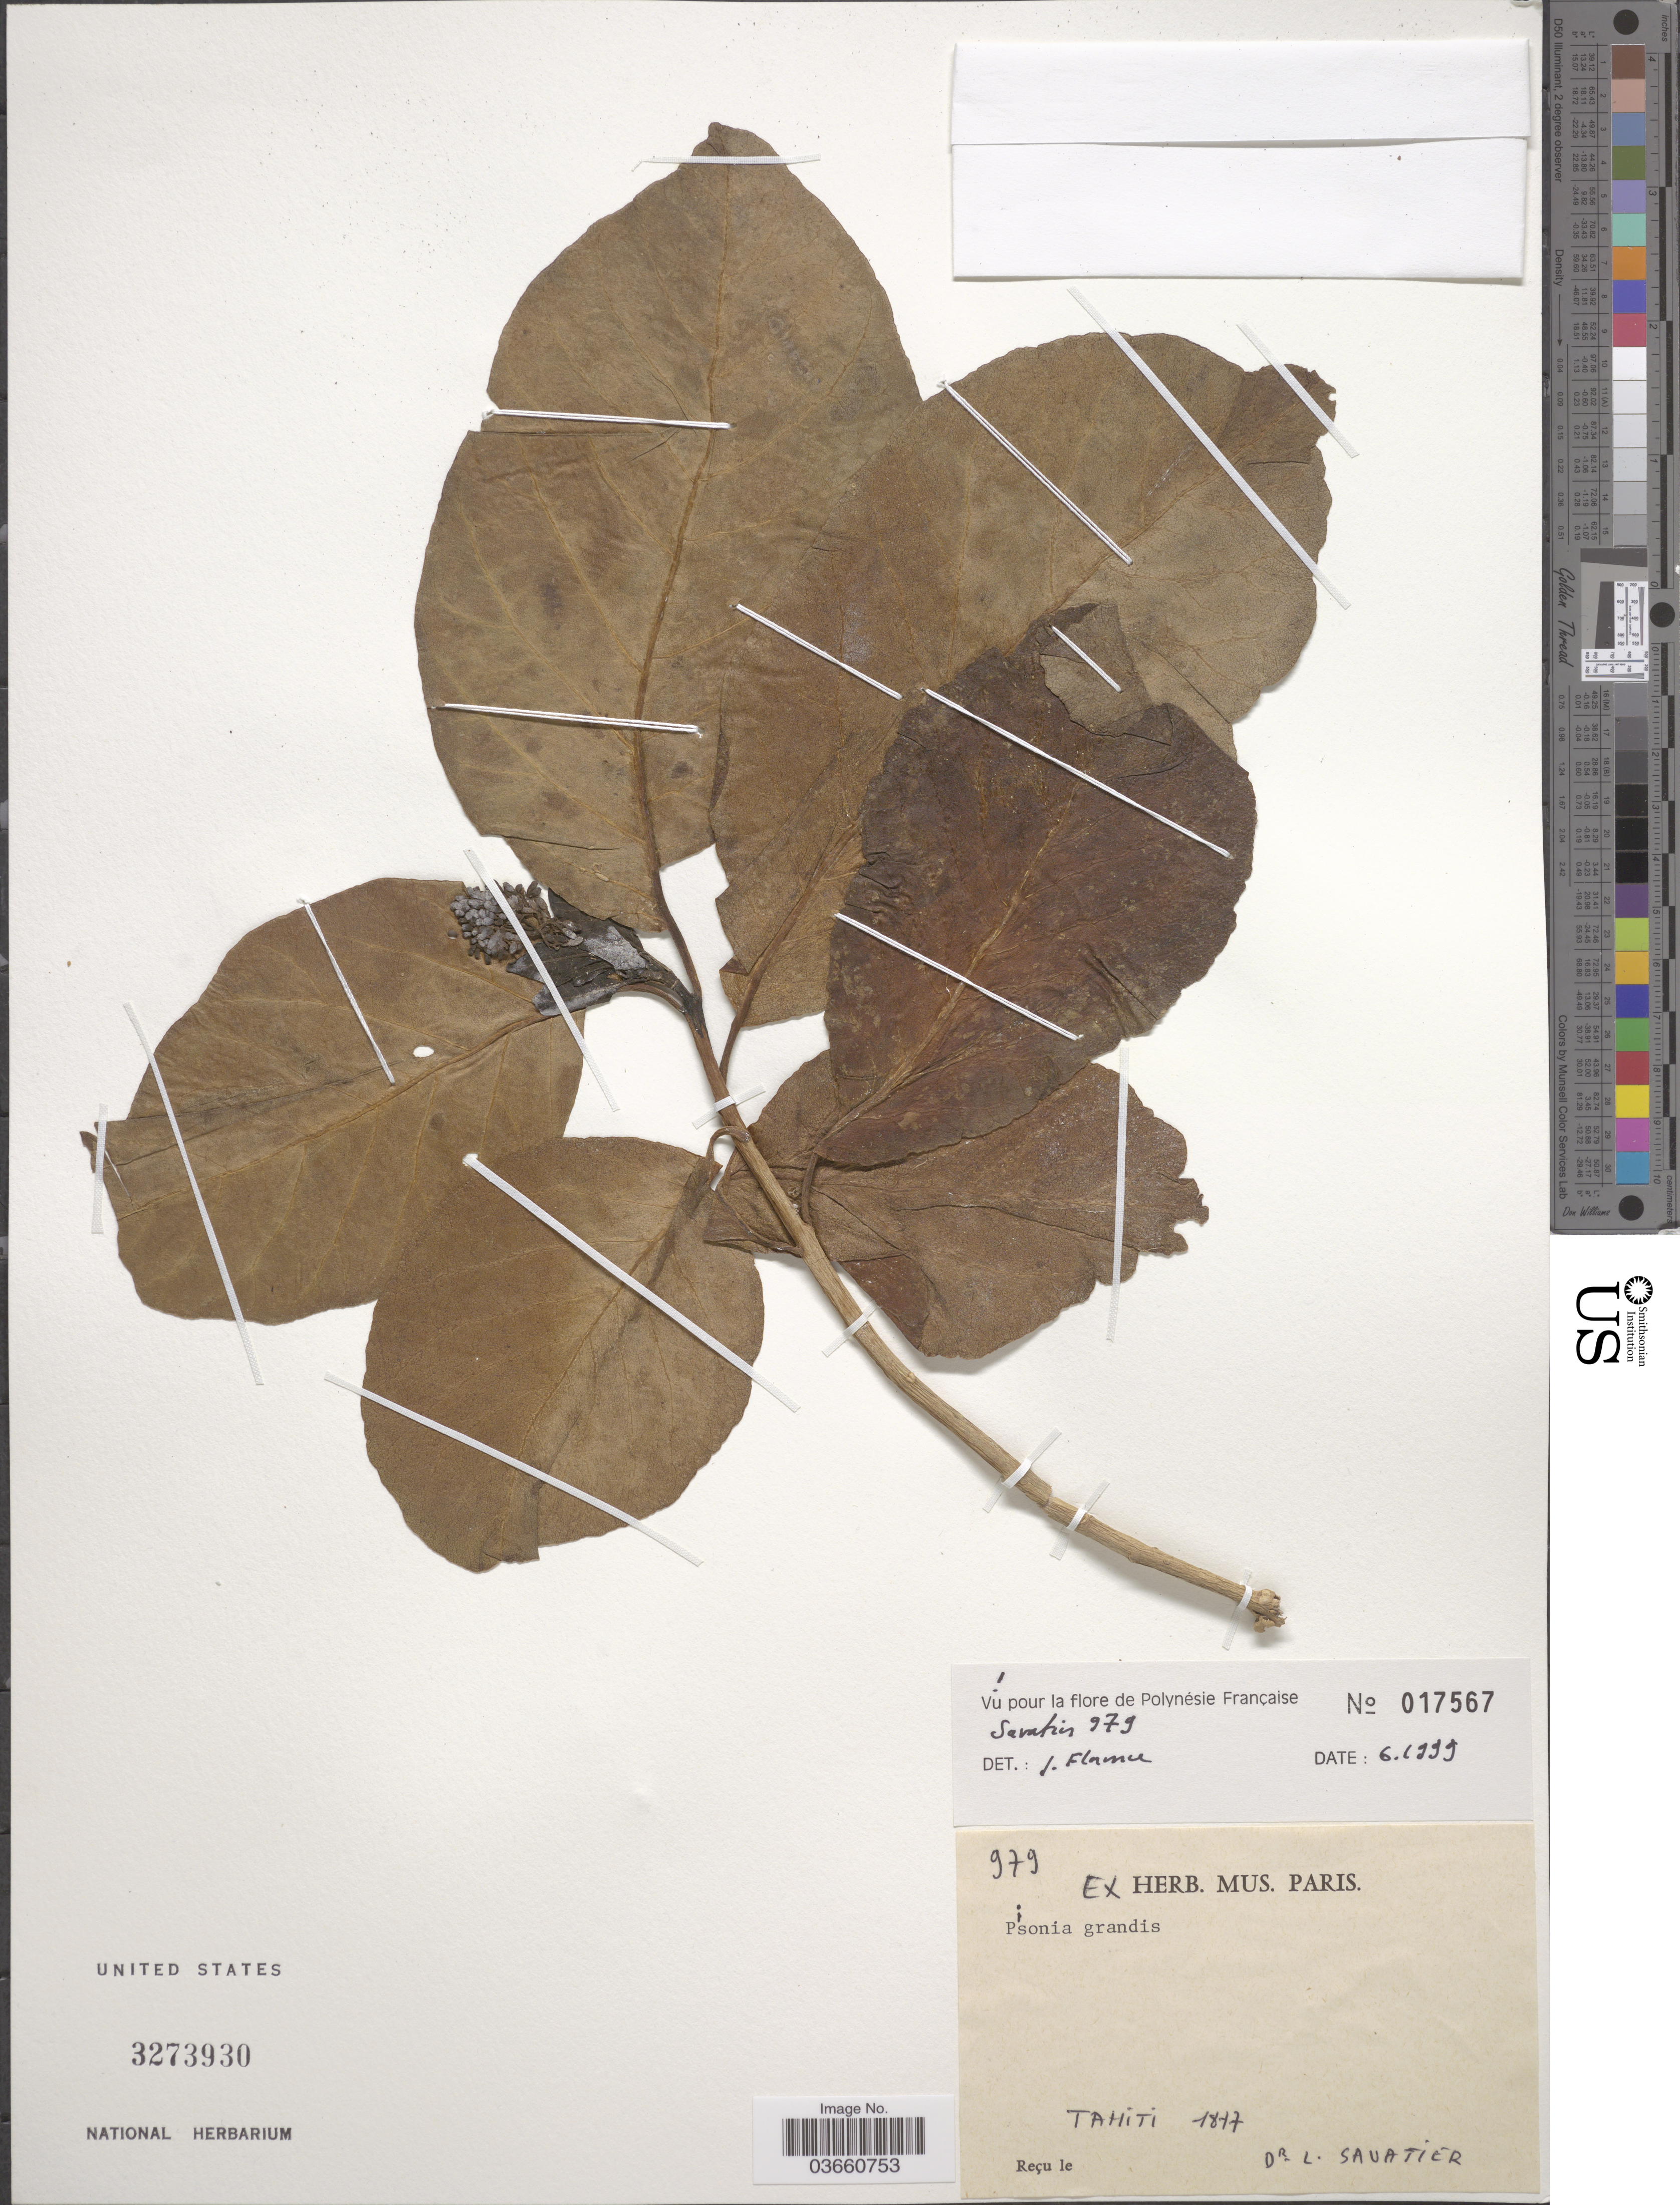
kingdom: Plantae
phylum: Tracheophyta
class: Magnoliopsida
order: Caryophyllales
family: Nyctaginaceae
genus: Pisonia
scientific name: Pisonia grandis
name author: R. Br.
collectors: L. Savatier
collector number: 979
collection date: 1877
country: French Polynesia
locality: Tahiti.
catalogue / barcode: US 3273930